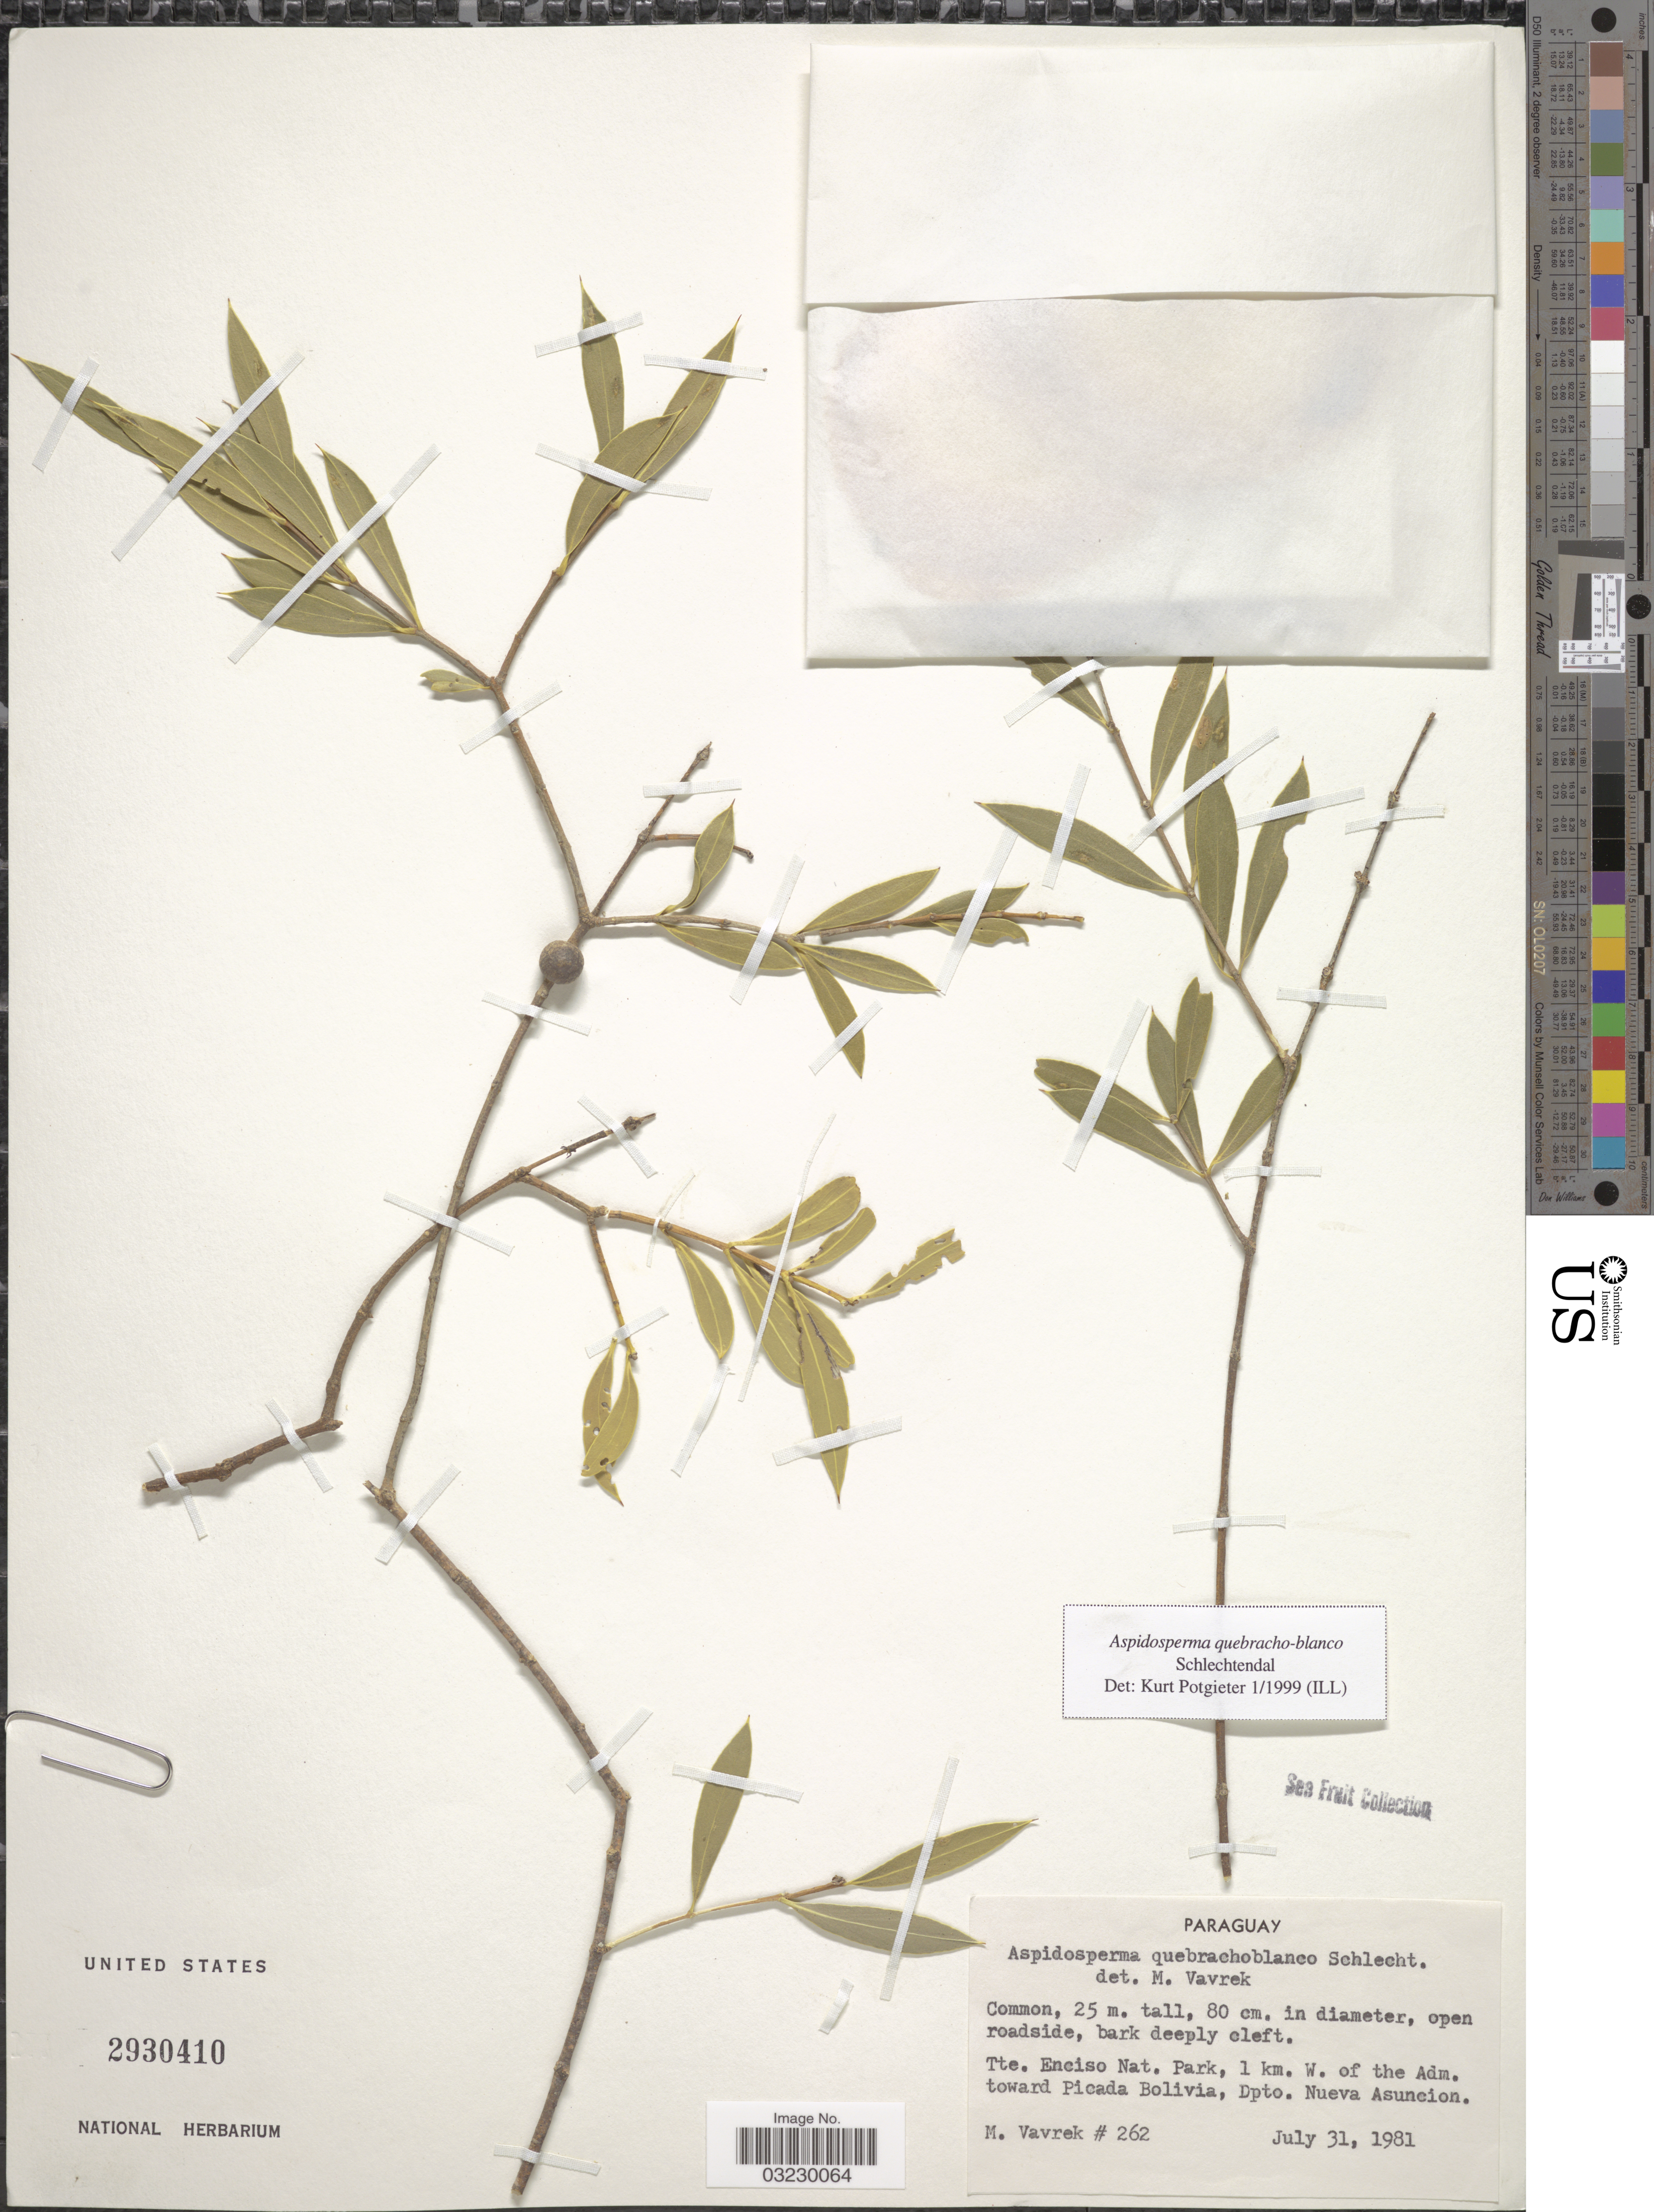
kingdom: Plantae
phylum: Tracheophyta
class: Magnoliopsida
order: Gentianales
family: Apocynaceae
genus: Aspidosperma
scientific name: Aspidosperma quebracho-blanco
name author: Schltdl.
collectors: M. Vavrek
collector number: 262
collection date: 1981-07-31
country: Paraguay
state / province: Asuncion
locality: Tte. Enciso Nat. Park, 1 km. W. of the Adm. toward Picada Bolivia, Dpto. Nueva Asuncion.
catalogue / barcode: US 2930410